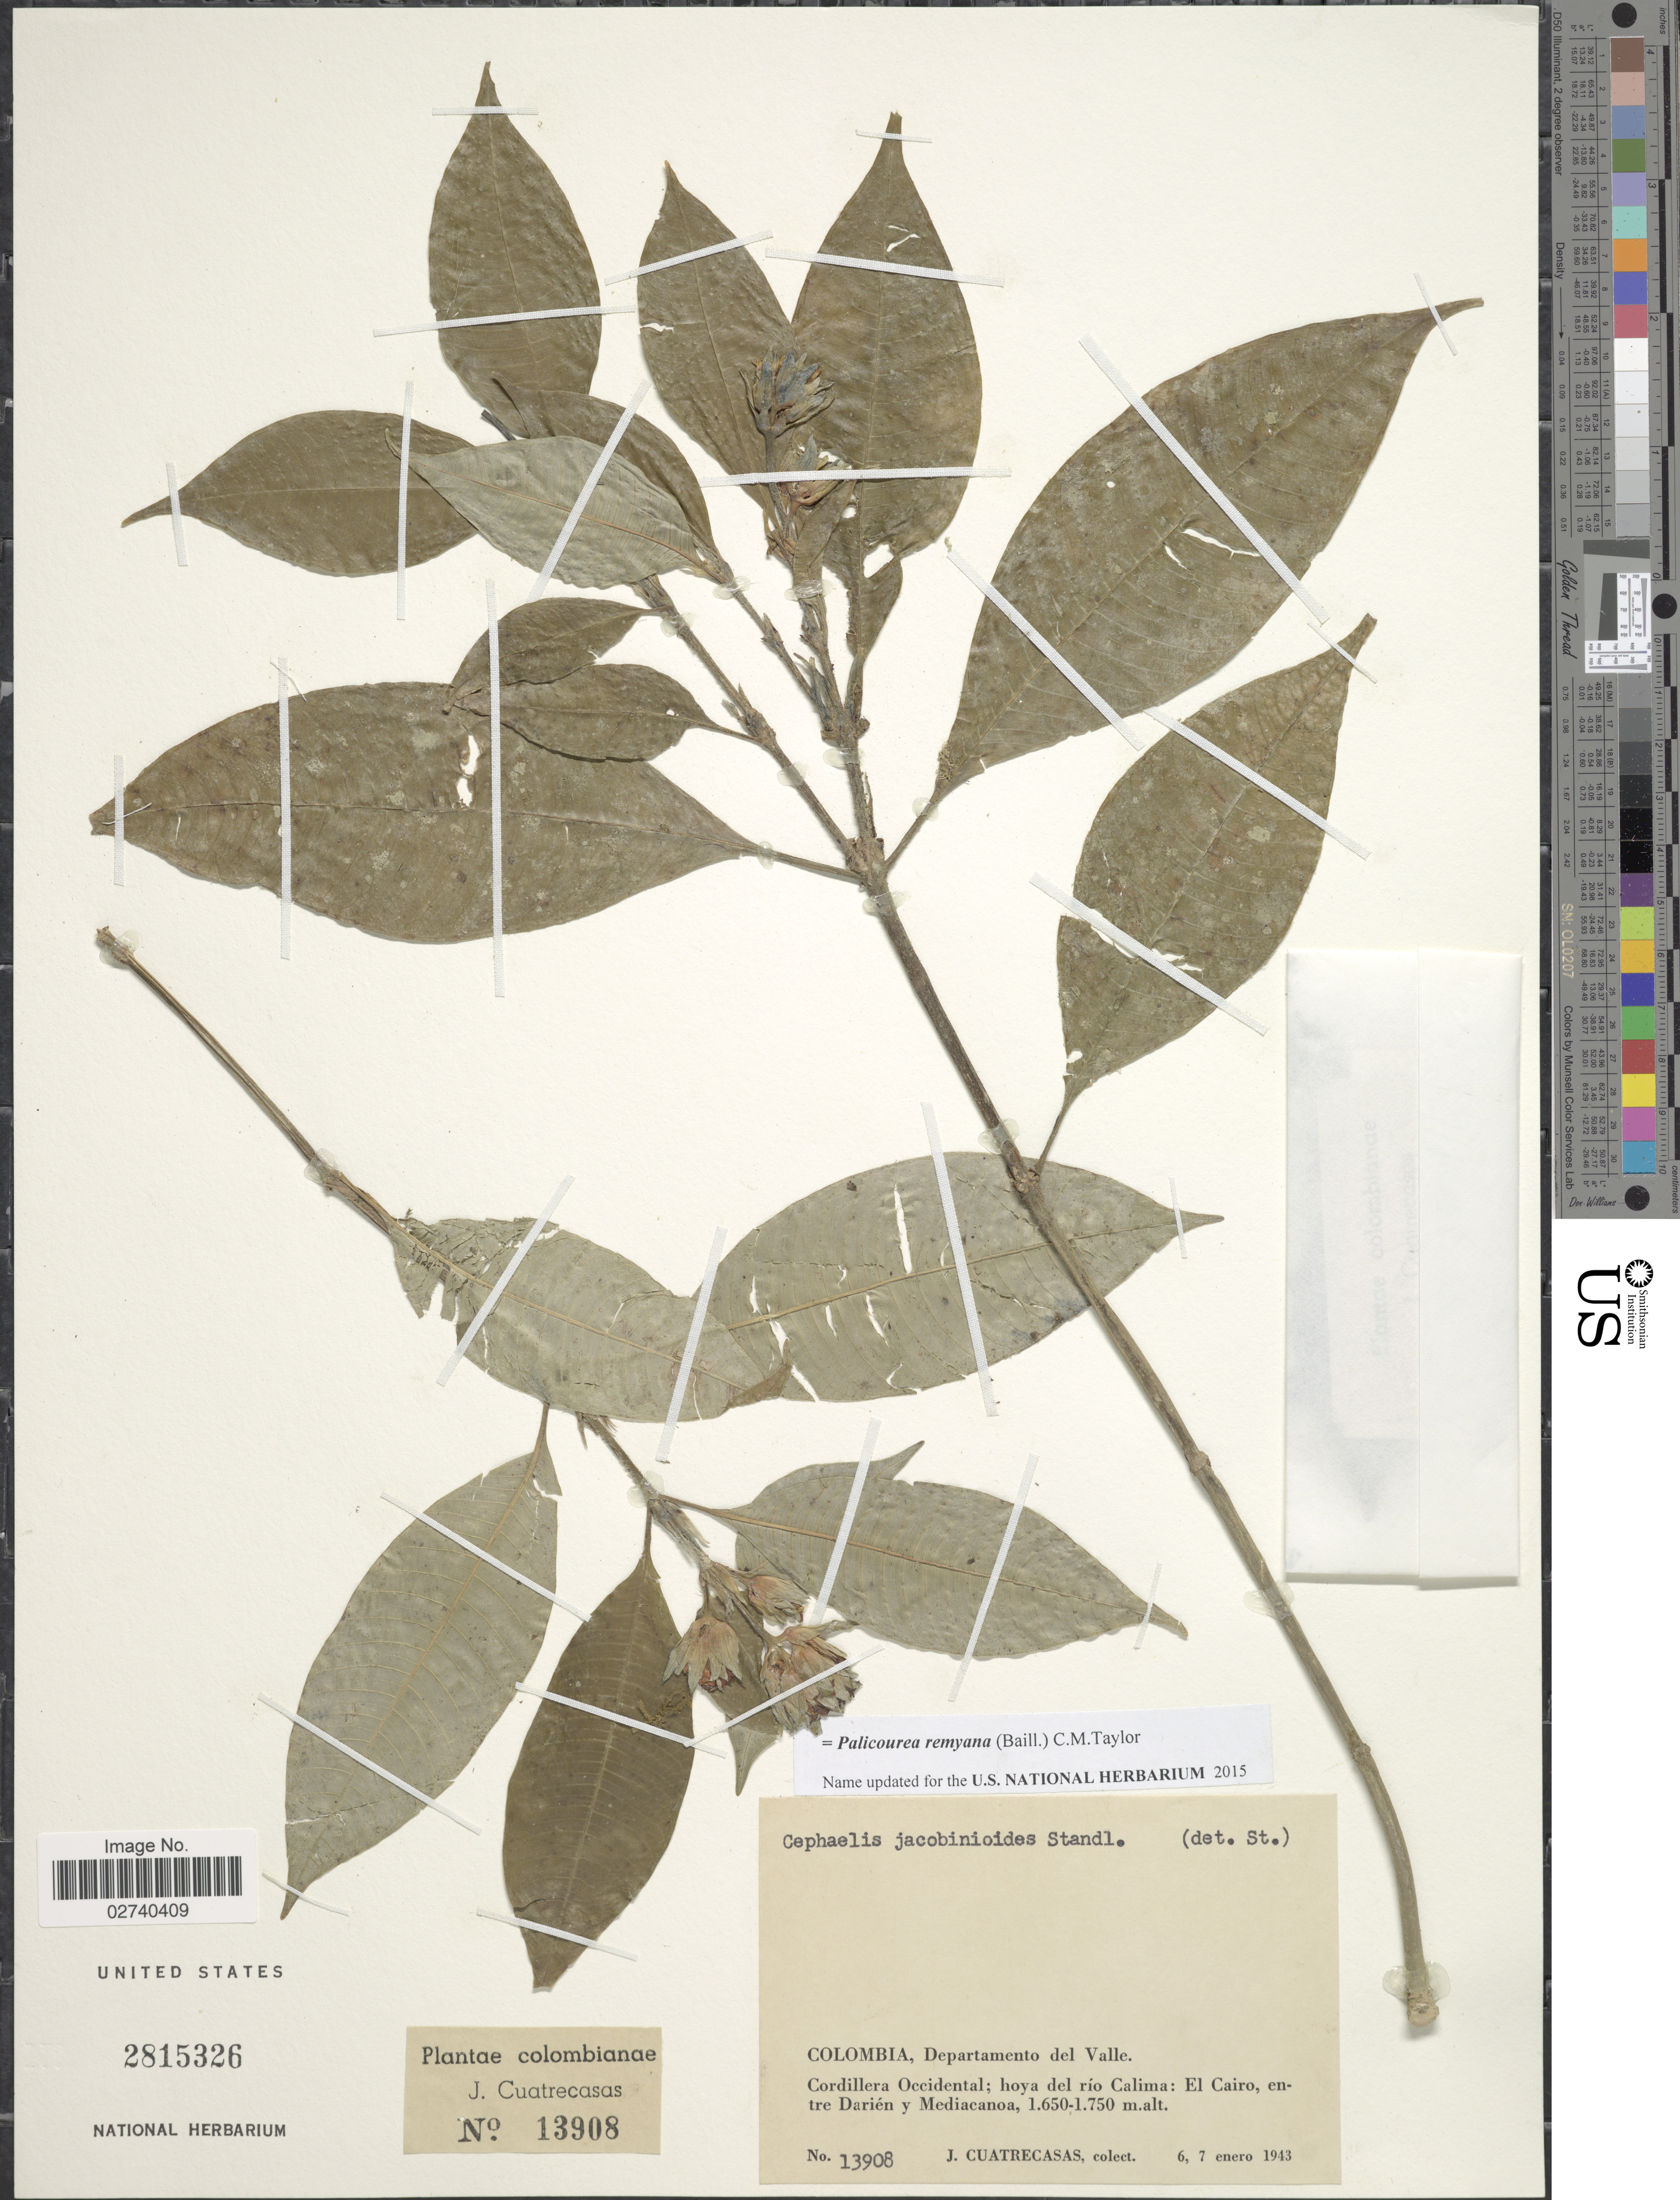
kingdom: Plantae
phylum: Tracheophyta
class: Magnoliopsida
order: Gentianales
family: Rubiaceae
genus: Palicourea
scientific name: Palicourea remyana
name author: (Baill.) C.M. Taylor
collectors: J. Cuatrecasas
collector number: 13908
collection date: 1943-01-06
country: Colombia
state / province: Valle del Cauca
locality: Departamento del Valle. Cordillera Occidental; hoya del rio Calima: El Cairo, entre Darien y Mediacanoa.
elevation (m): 1650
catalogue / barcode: US 2815326